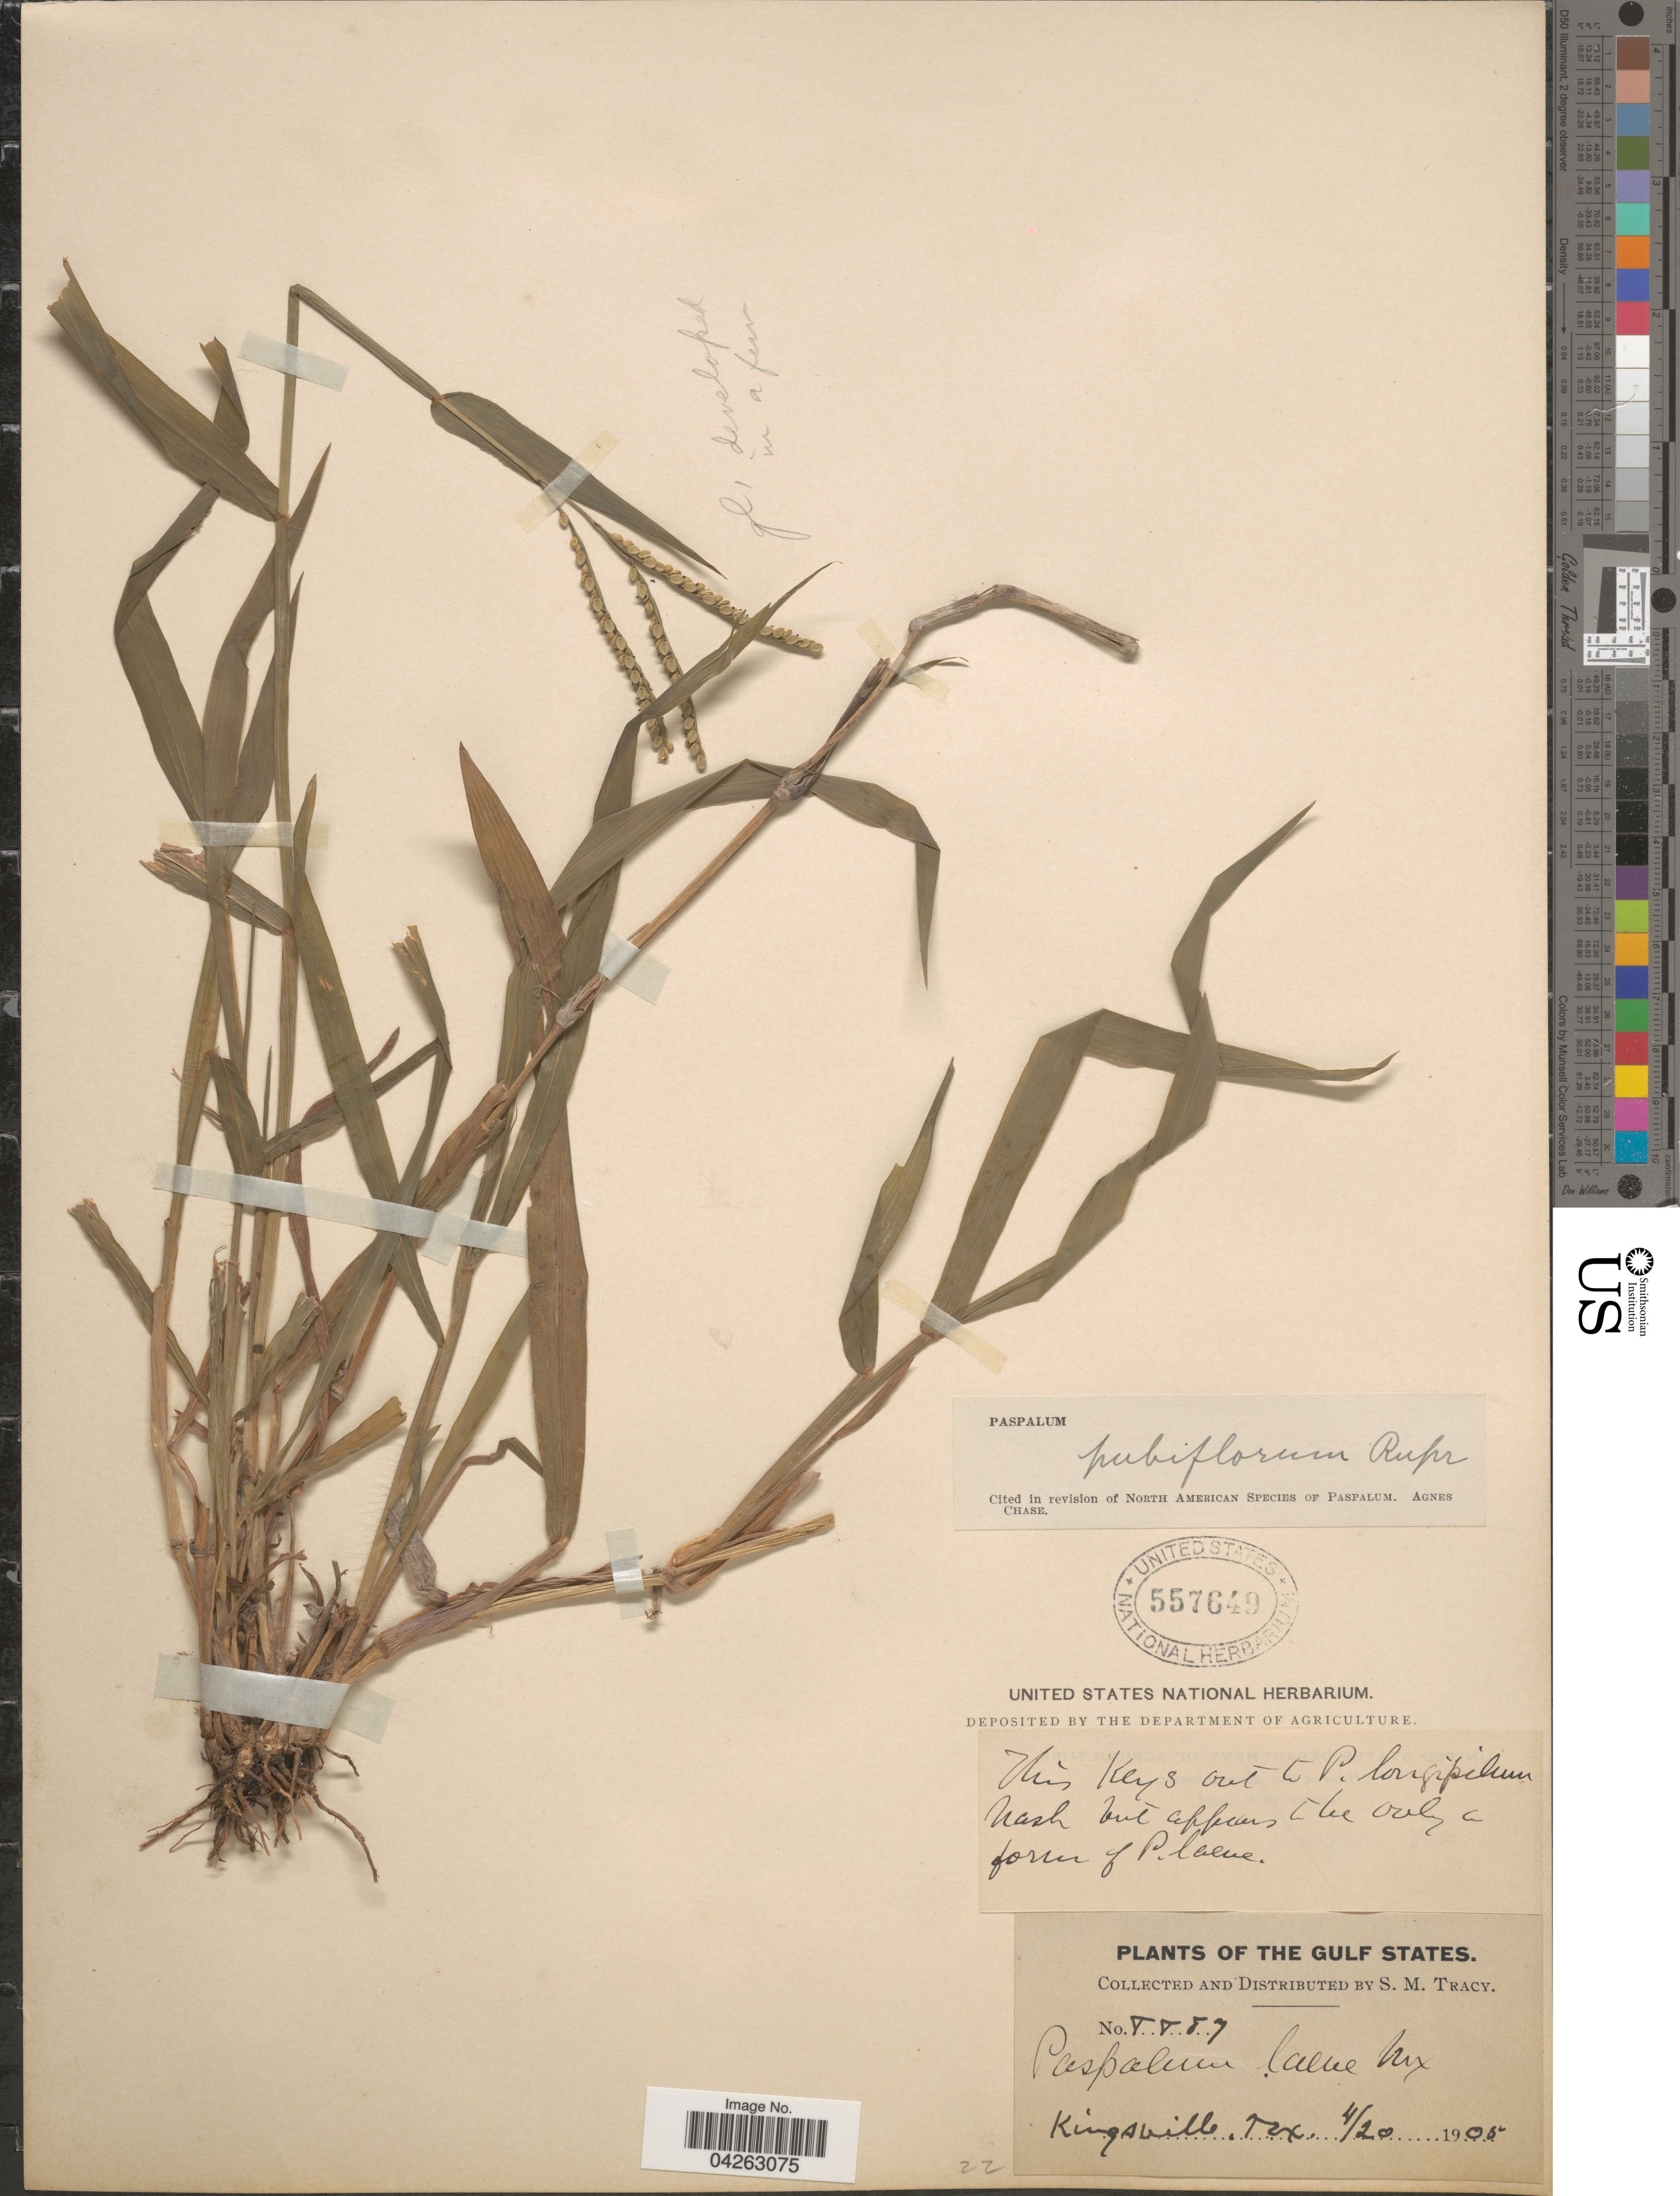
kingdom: Plantae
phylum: Tracheophyta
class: Liliopsida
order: Poales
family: Poaceae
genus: Paspalum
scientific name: Paspalum pubiflorum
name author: Rupr. ex E. Fourn.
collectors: S. M. Tracy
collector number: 8887*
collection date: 1905-04-20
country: United States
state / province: Texas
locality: Gulf States. Kingsville.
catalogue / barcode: US 557649